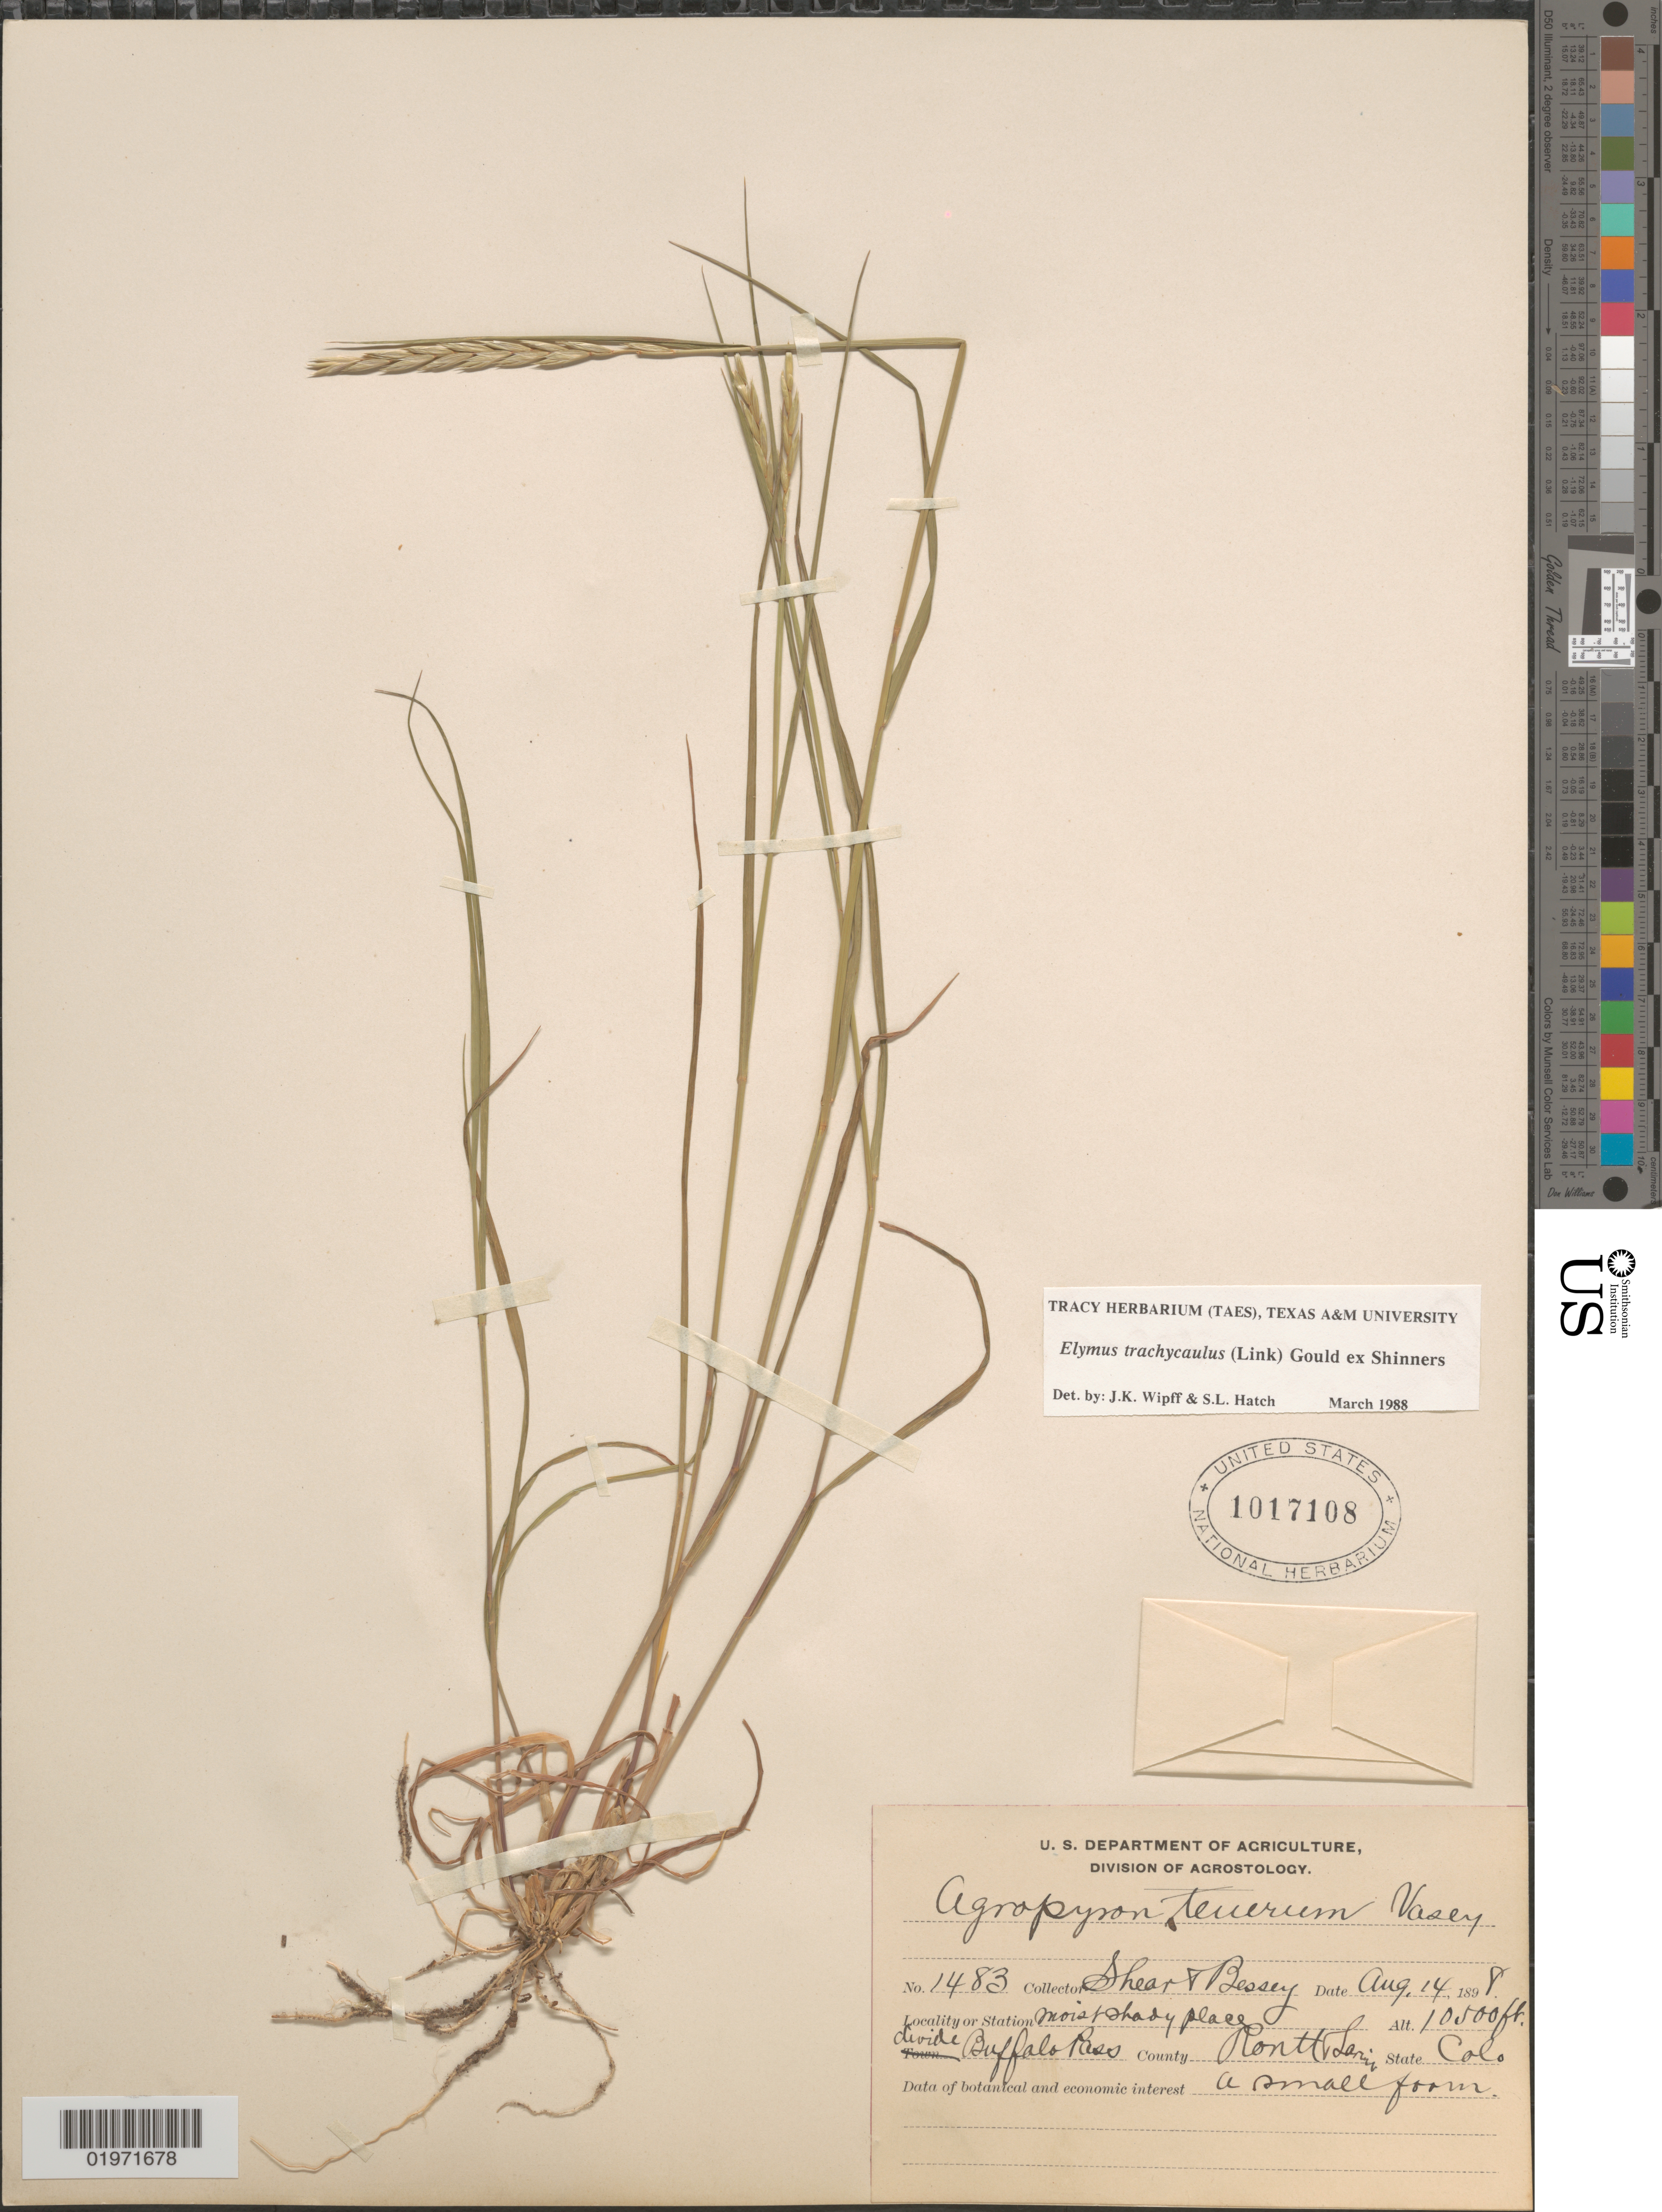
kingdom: Plantae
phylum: Tracheophyta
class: Liliopsida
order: Poales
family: Poaceae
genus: Elymus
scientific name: Elymus trachycaulus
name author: (Link) Gould ex Shinners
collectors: -- Shear & -. Bessey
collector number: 1483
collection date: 1898-08-14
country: United States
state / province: Colorado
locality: Divide Buffalo Pass. County Routt & Larimer.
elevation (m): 3200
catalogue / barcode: US 1017108